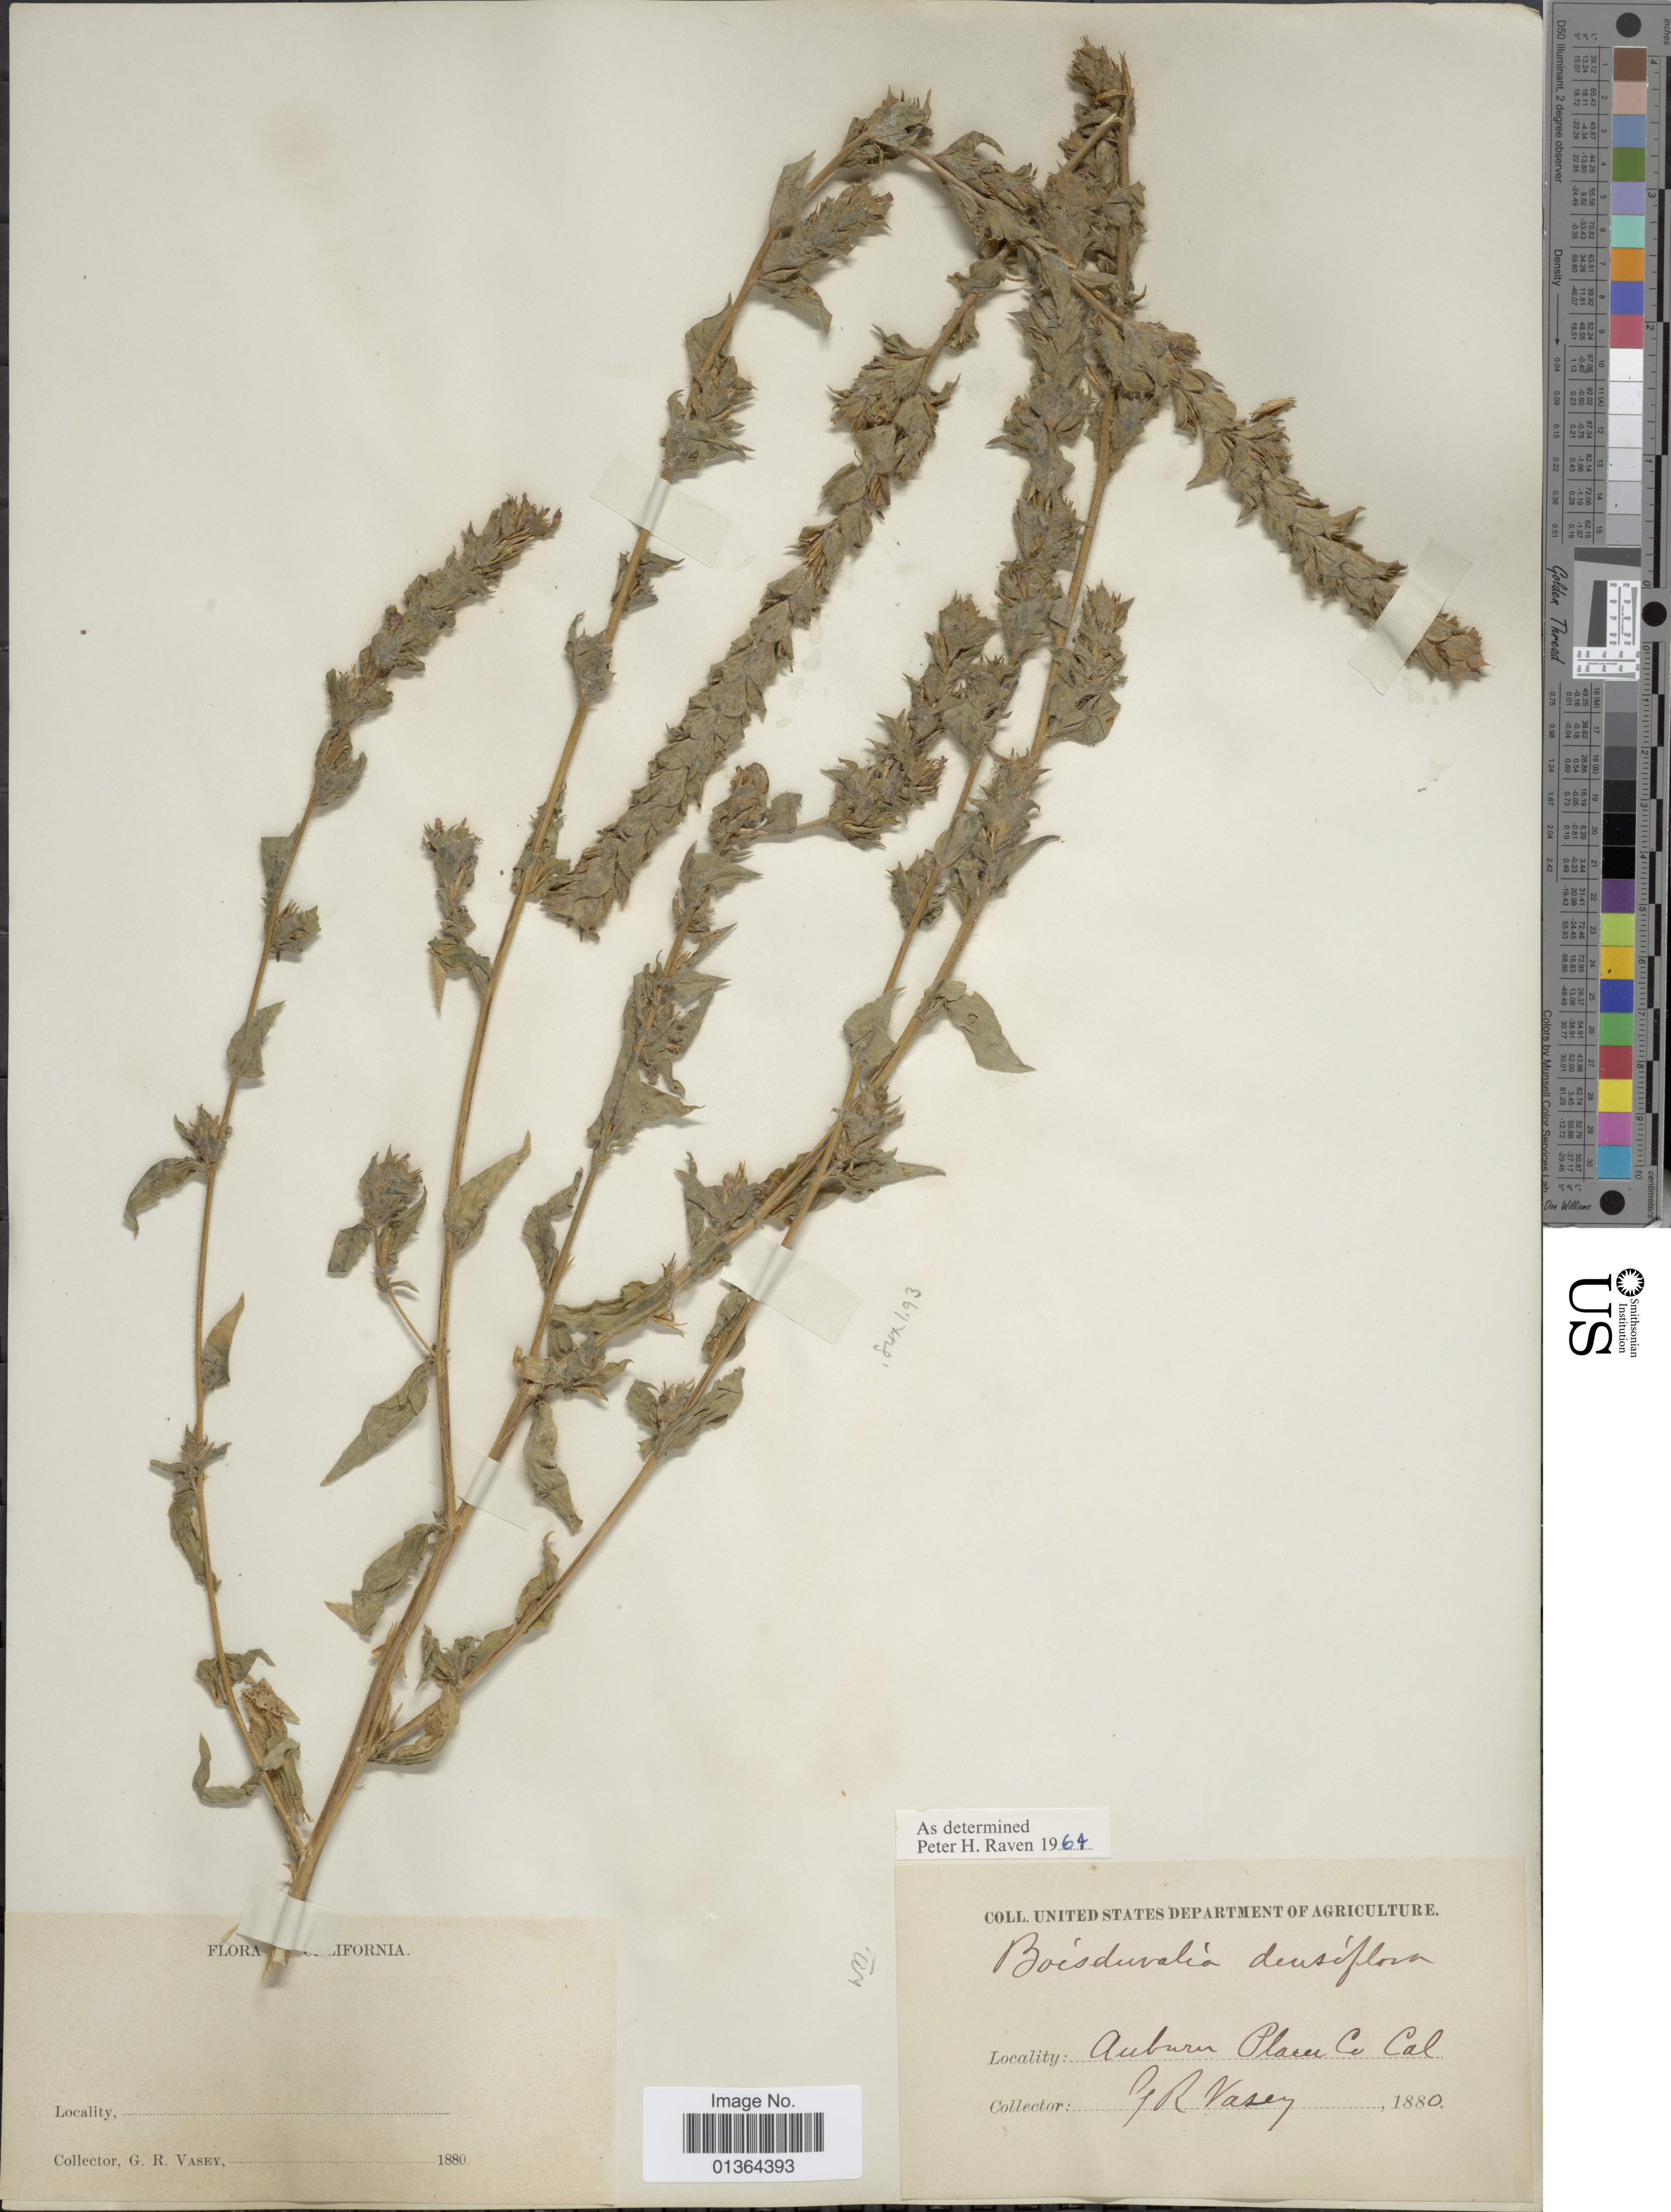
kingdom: Plantae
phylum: Tracheophyta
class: Magnoliopsida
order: Myrtales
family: Onagraceae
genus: Epilobium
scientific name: Epilobium densiflorum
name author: (Lindl.) Hoch & P.H. Raven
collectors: G. R. Vasey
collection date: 1880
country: United States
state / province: California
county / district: Placer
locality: Auburin Placer Co